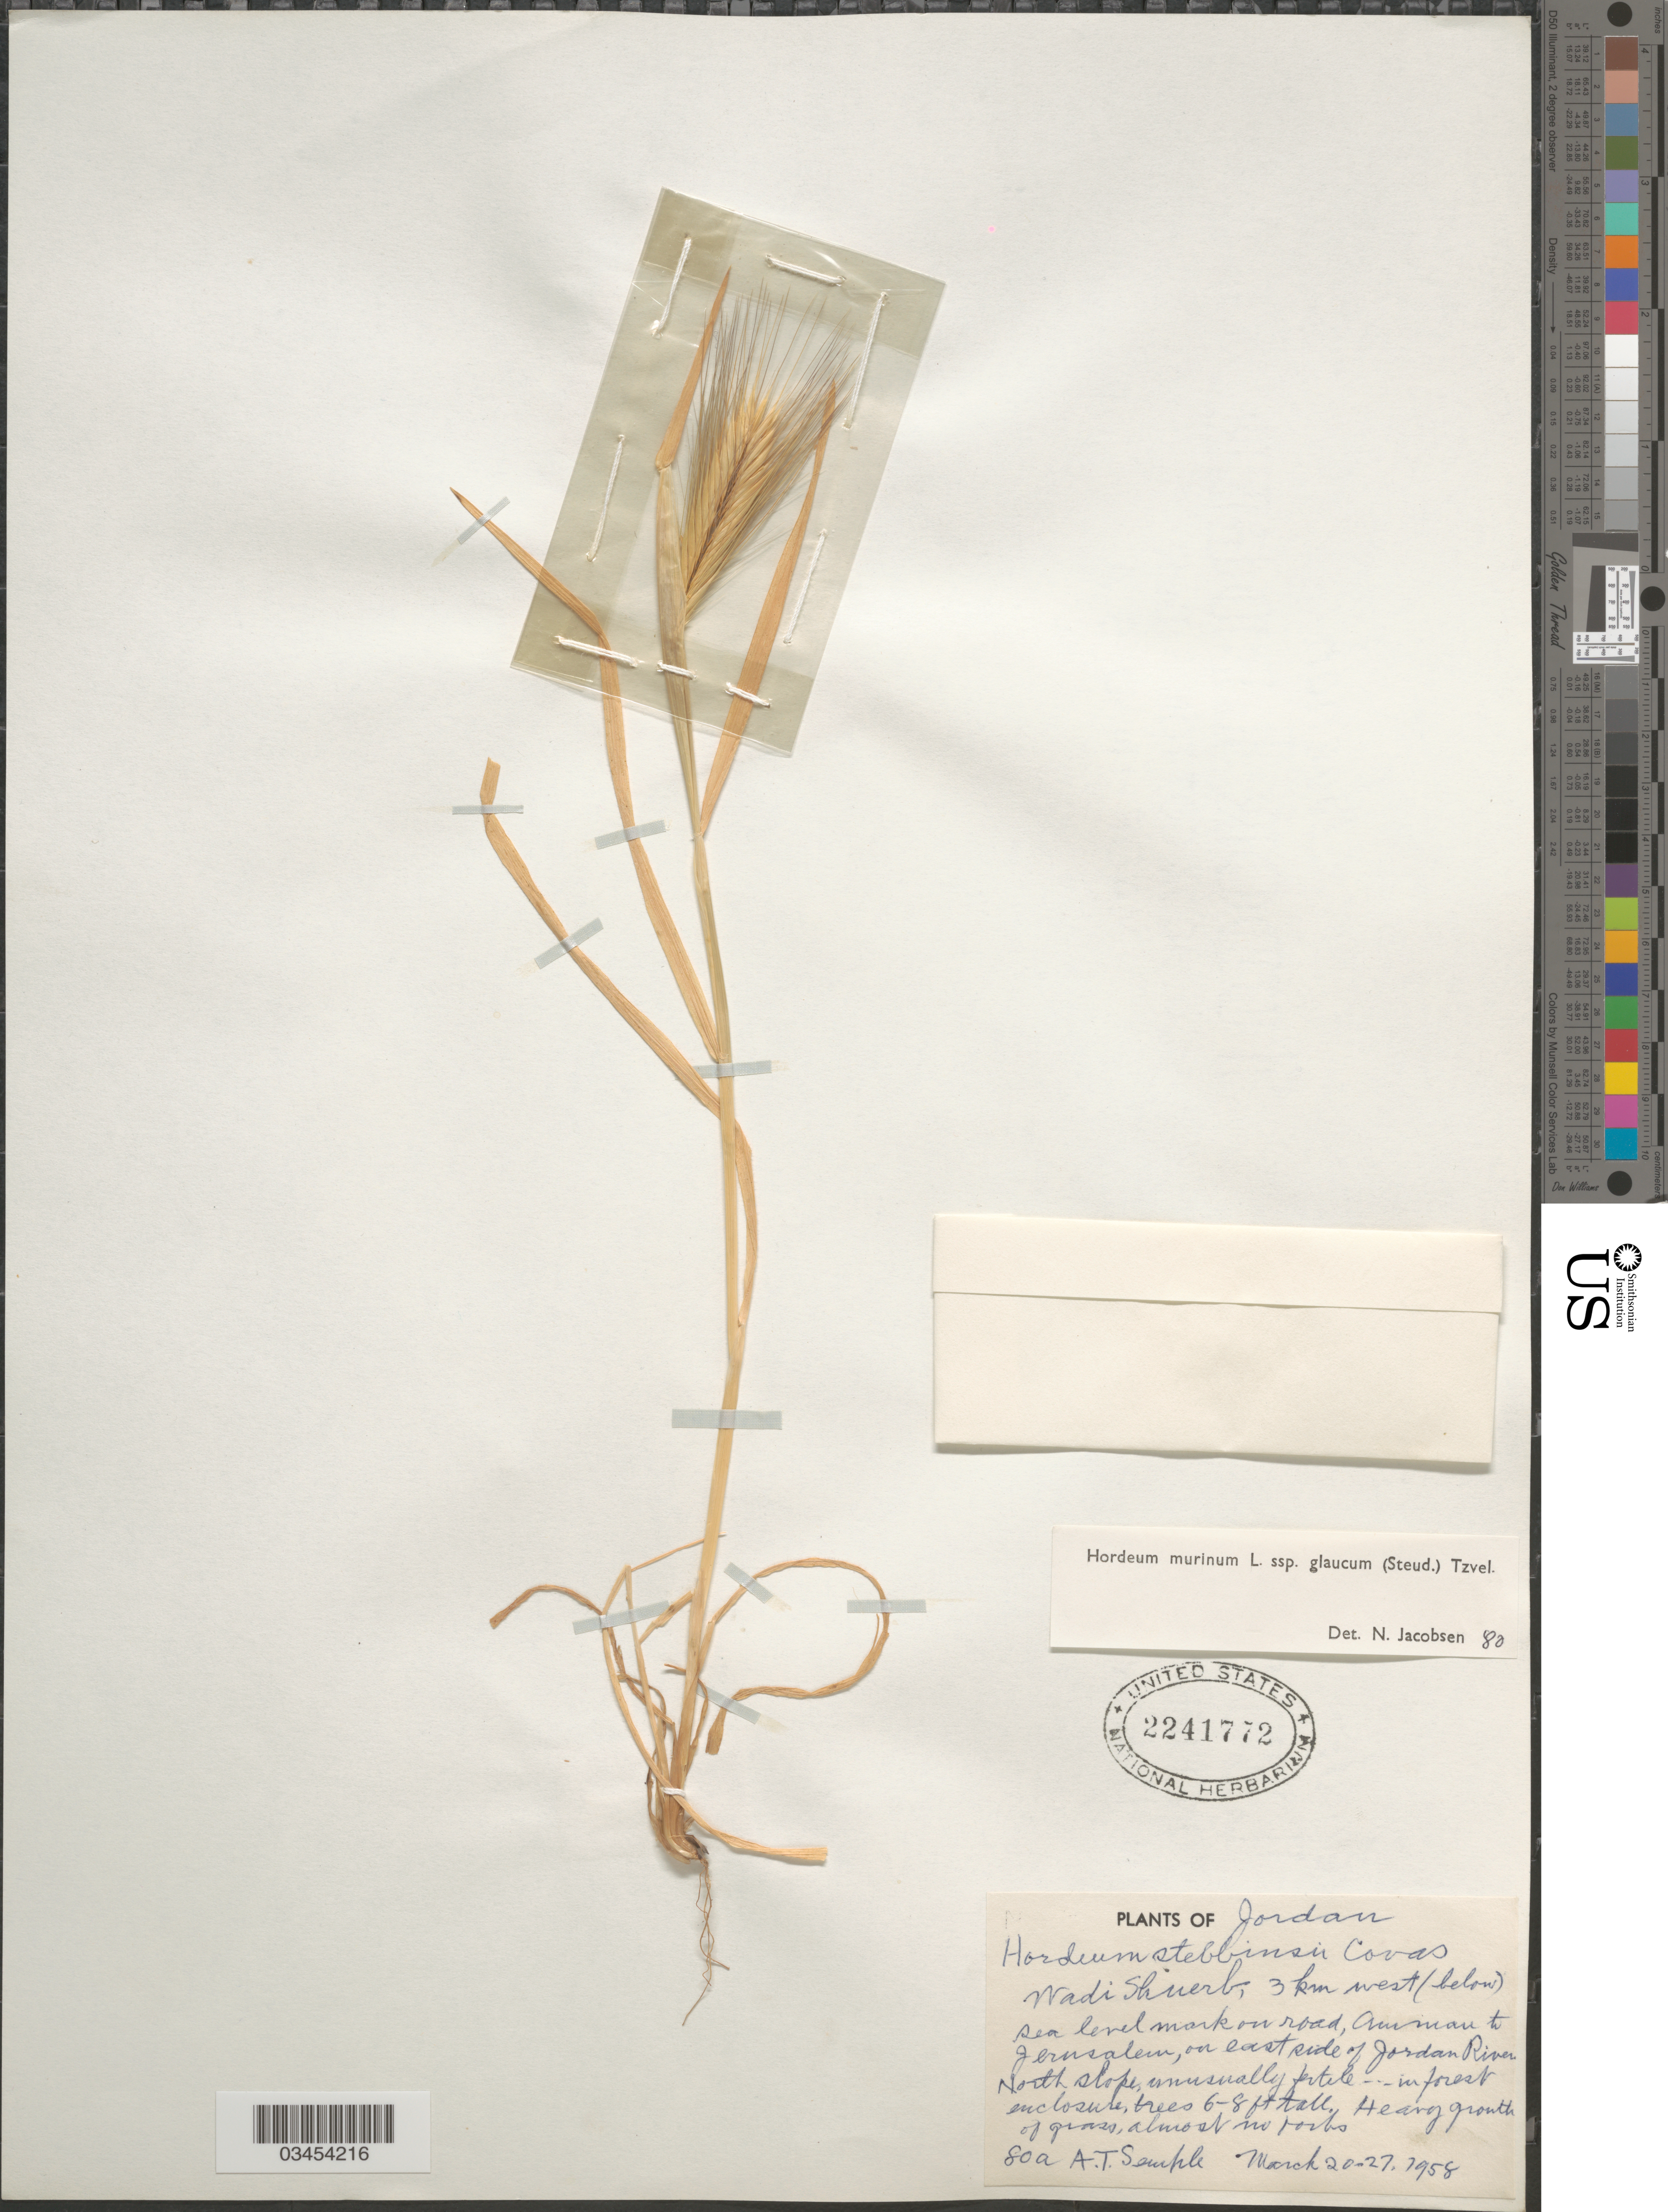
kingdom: Plantae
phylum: Tracheophyta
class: Liliopsida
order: Poales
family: Poaceae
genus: Hordeum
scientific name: Hordeum murinum subsp. glaucum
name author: (Steud.) Tzvelev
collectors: A. Semple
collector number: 80a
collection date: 1958-03-20/1958-03-27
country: Jordan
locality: Wadi Shueib, 3 km west (below) sea level mark on road, Amman to Jerusalem, on east side of Jordan River North Slope.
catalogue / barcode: US 2241772